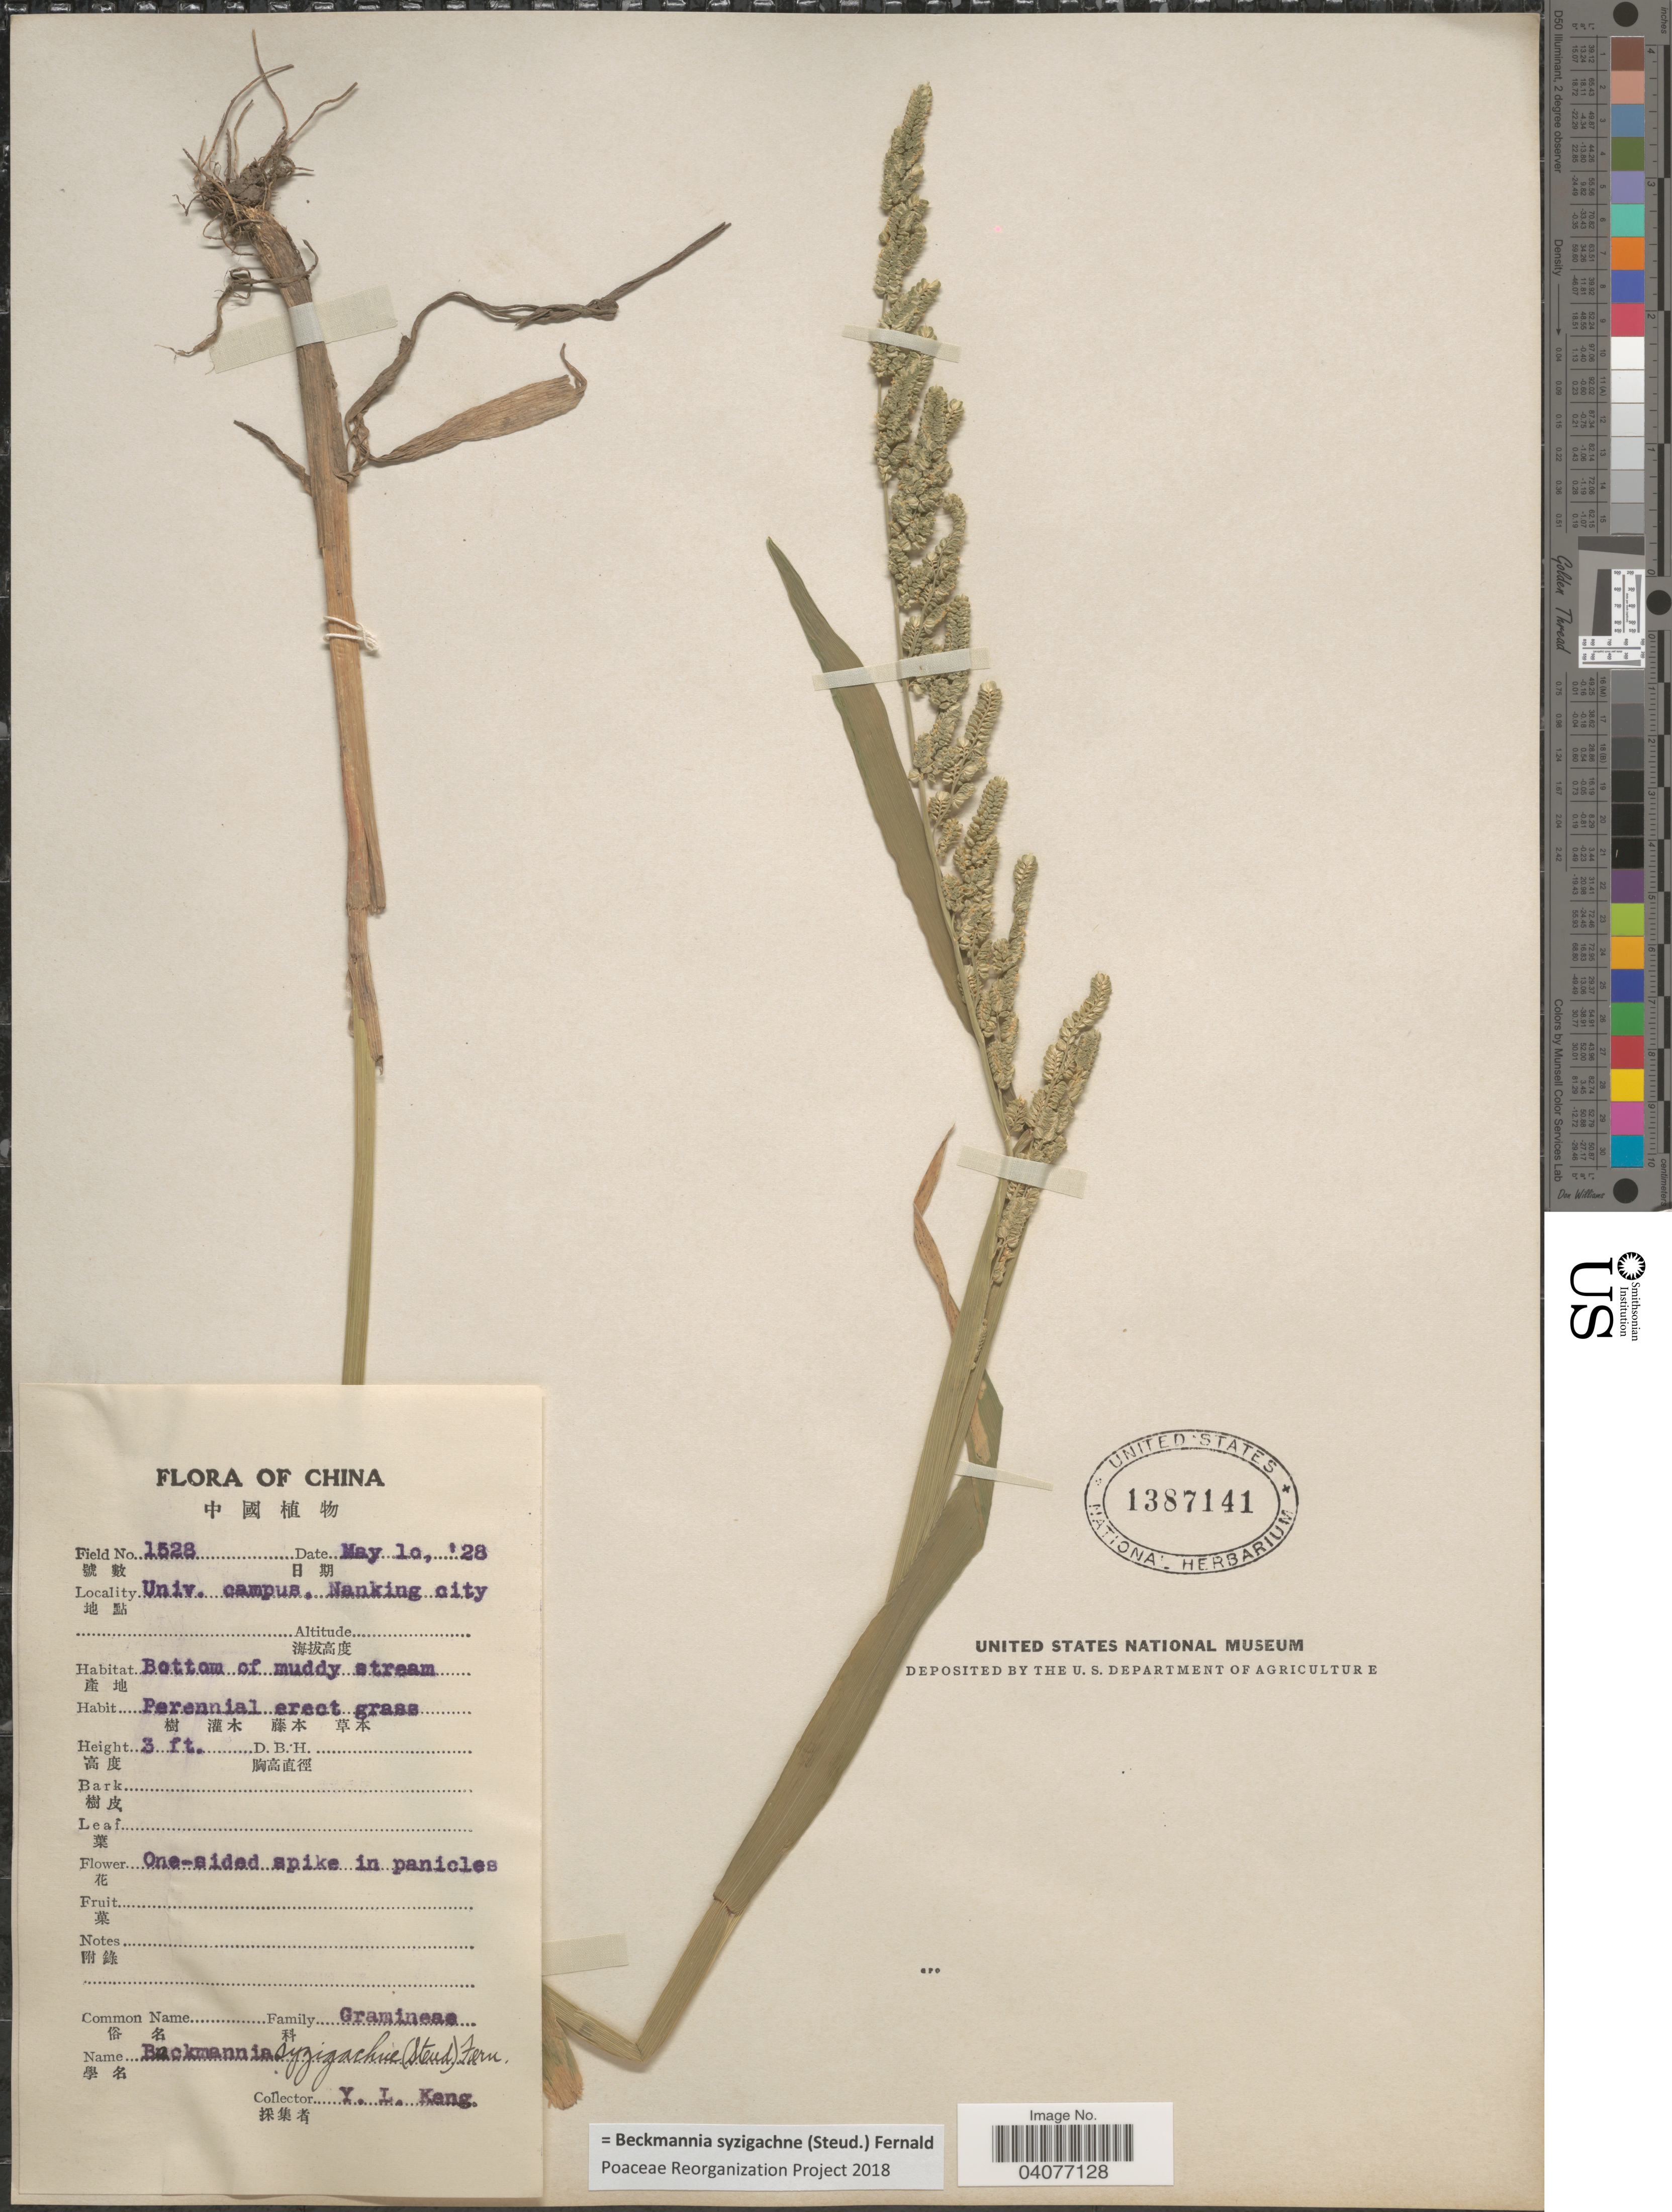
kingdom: Plantae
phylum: Tracheophyta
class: Liliopsida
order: Poales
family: Poaceae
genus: Beckmannia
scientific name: Beckmannia syzigachne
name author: (Steud.) Fernald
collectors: Y. Kang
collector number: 1528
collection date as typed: Transcribed d/m/y: 10/5/28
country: China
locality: Univ. campus, Nanking city.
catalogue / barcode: US 1387141